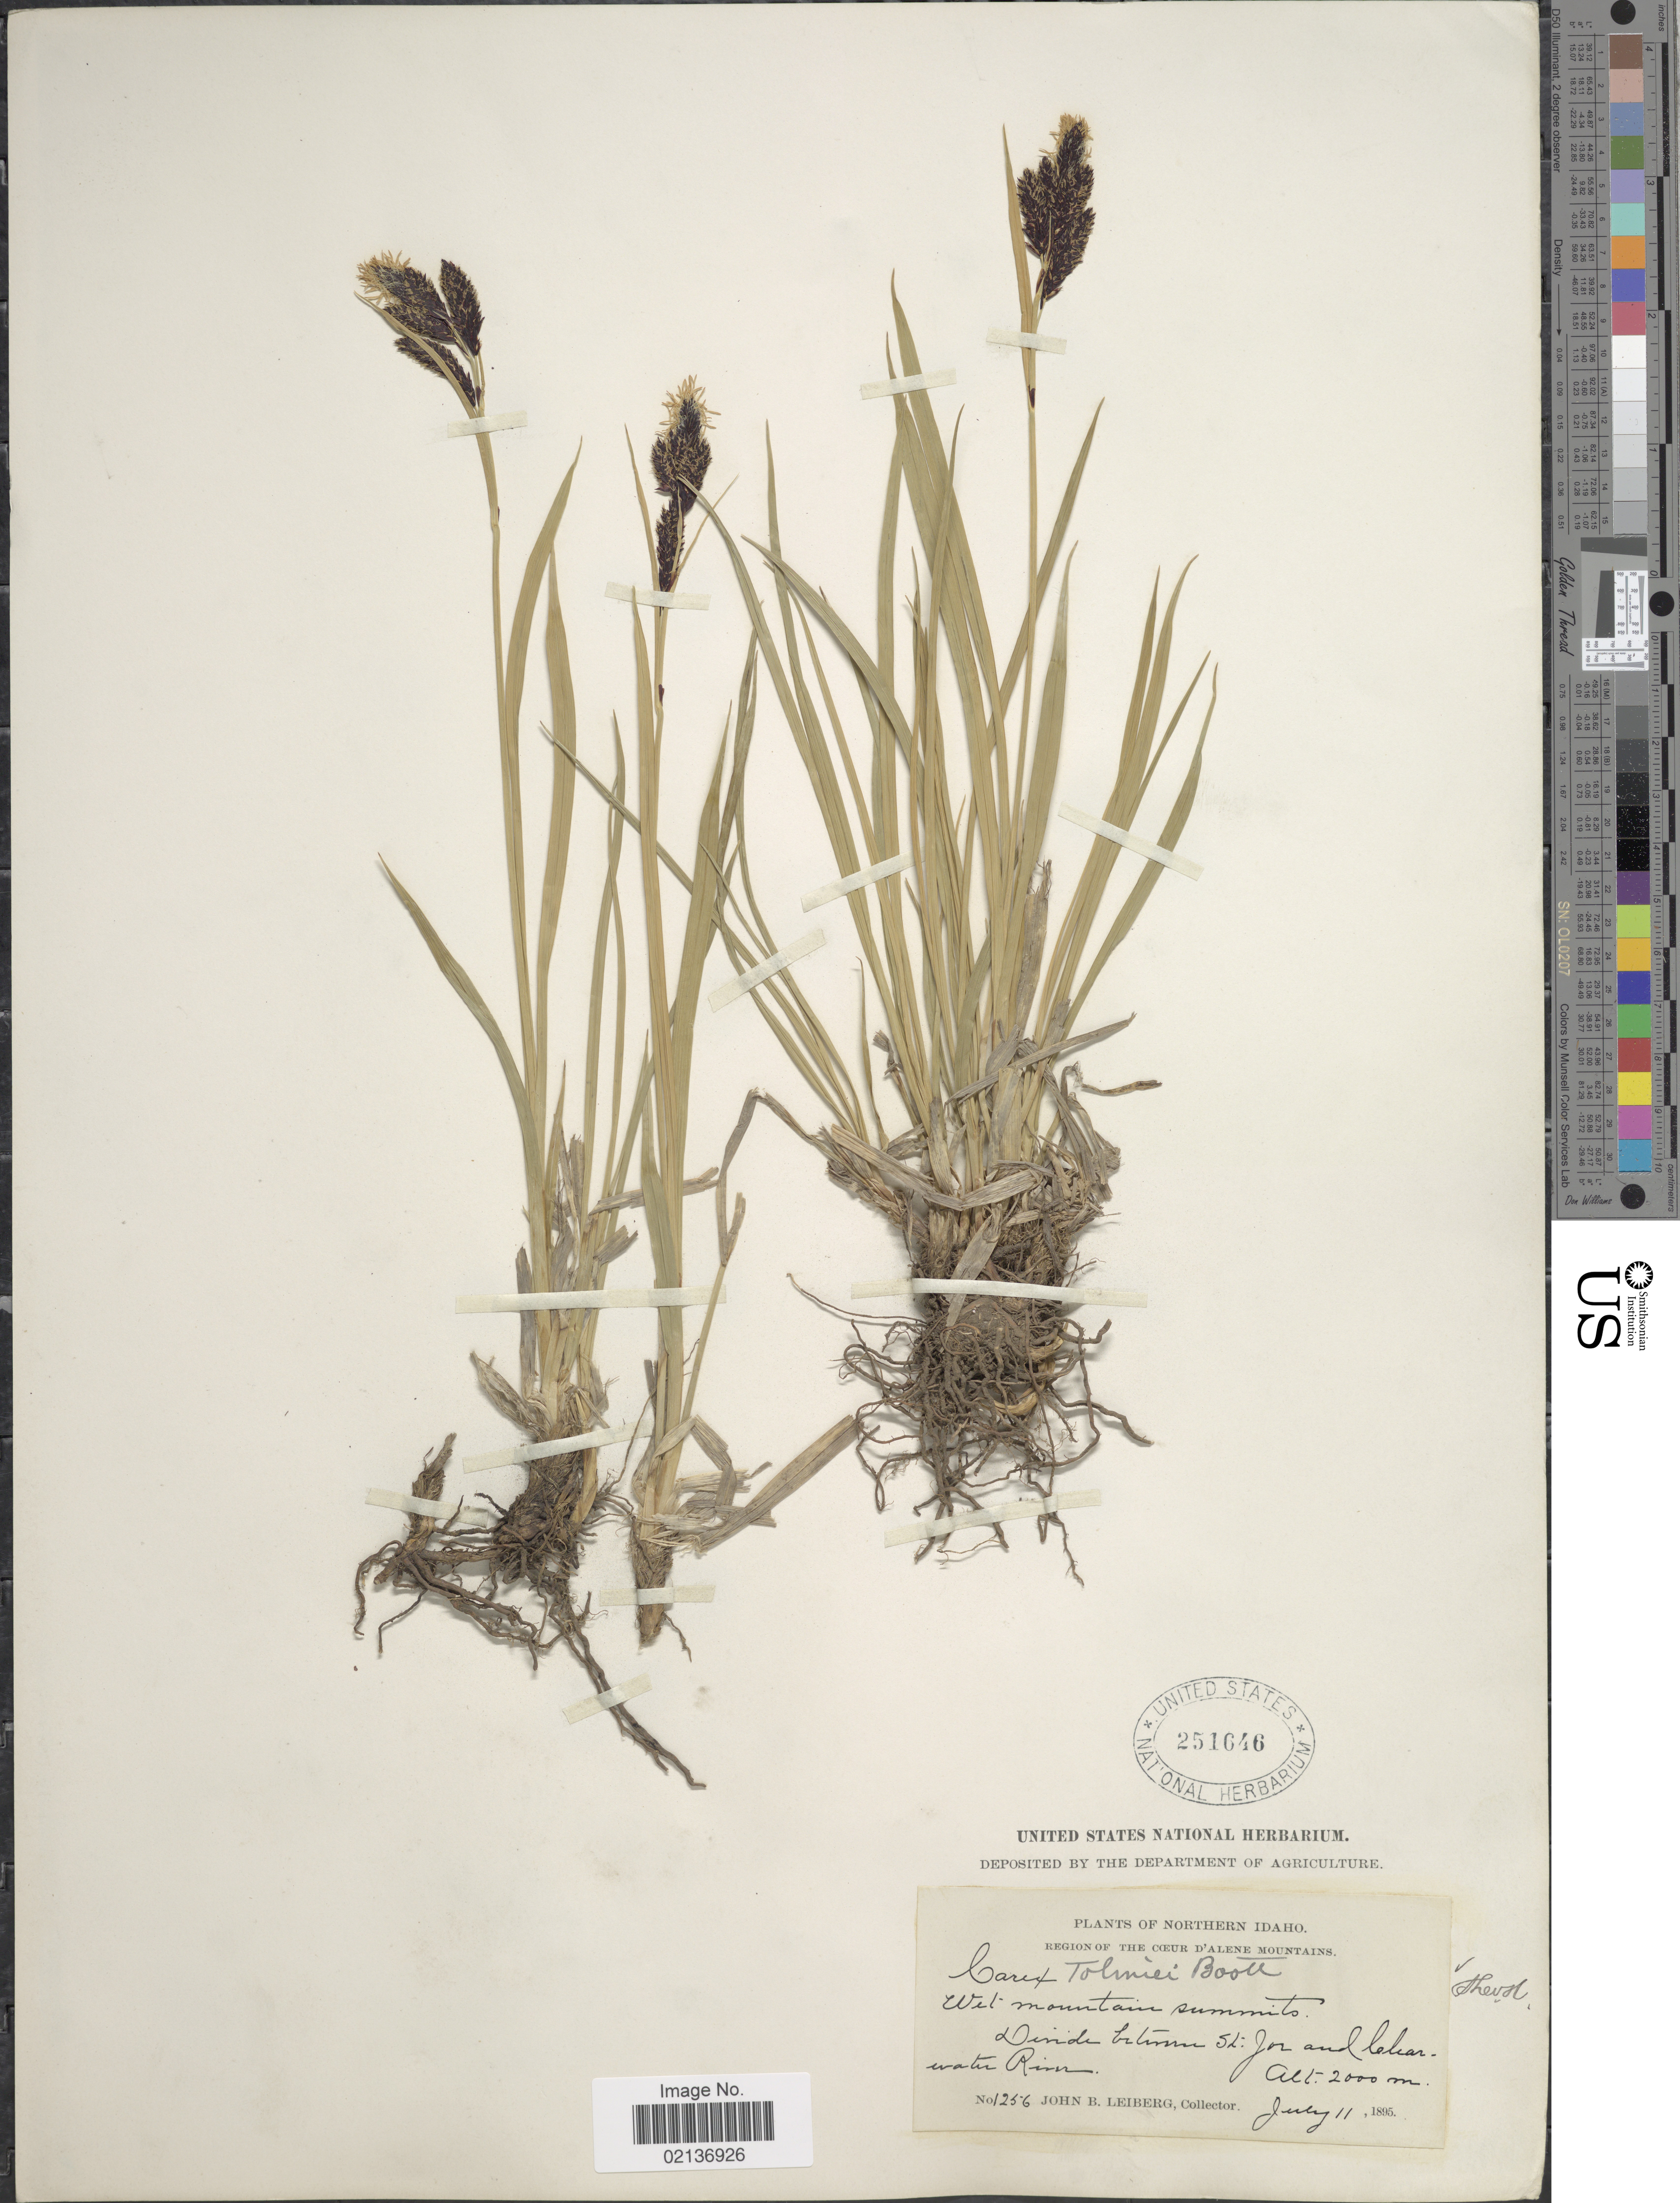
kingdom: Plantae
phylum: Tracheophyta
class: Liliopsida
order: Poales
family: Cyperaceae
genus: Carex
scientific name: Carex spectabilis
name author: Dewey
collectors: J. Leiberg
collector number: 1256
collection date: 1895-07-11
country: United States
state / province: Idaho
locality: Northern Idaho, Region of the Coeur d'Alene Mountains, Divide between St. Jor and Clearwater River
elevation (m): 2000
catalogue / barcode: US 251646